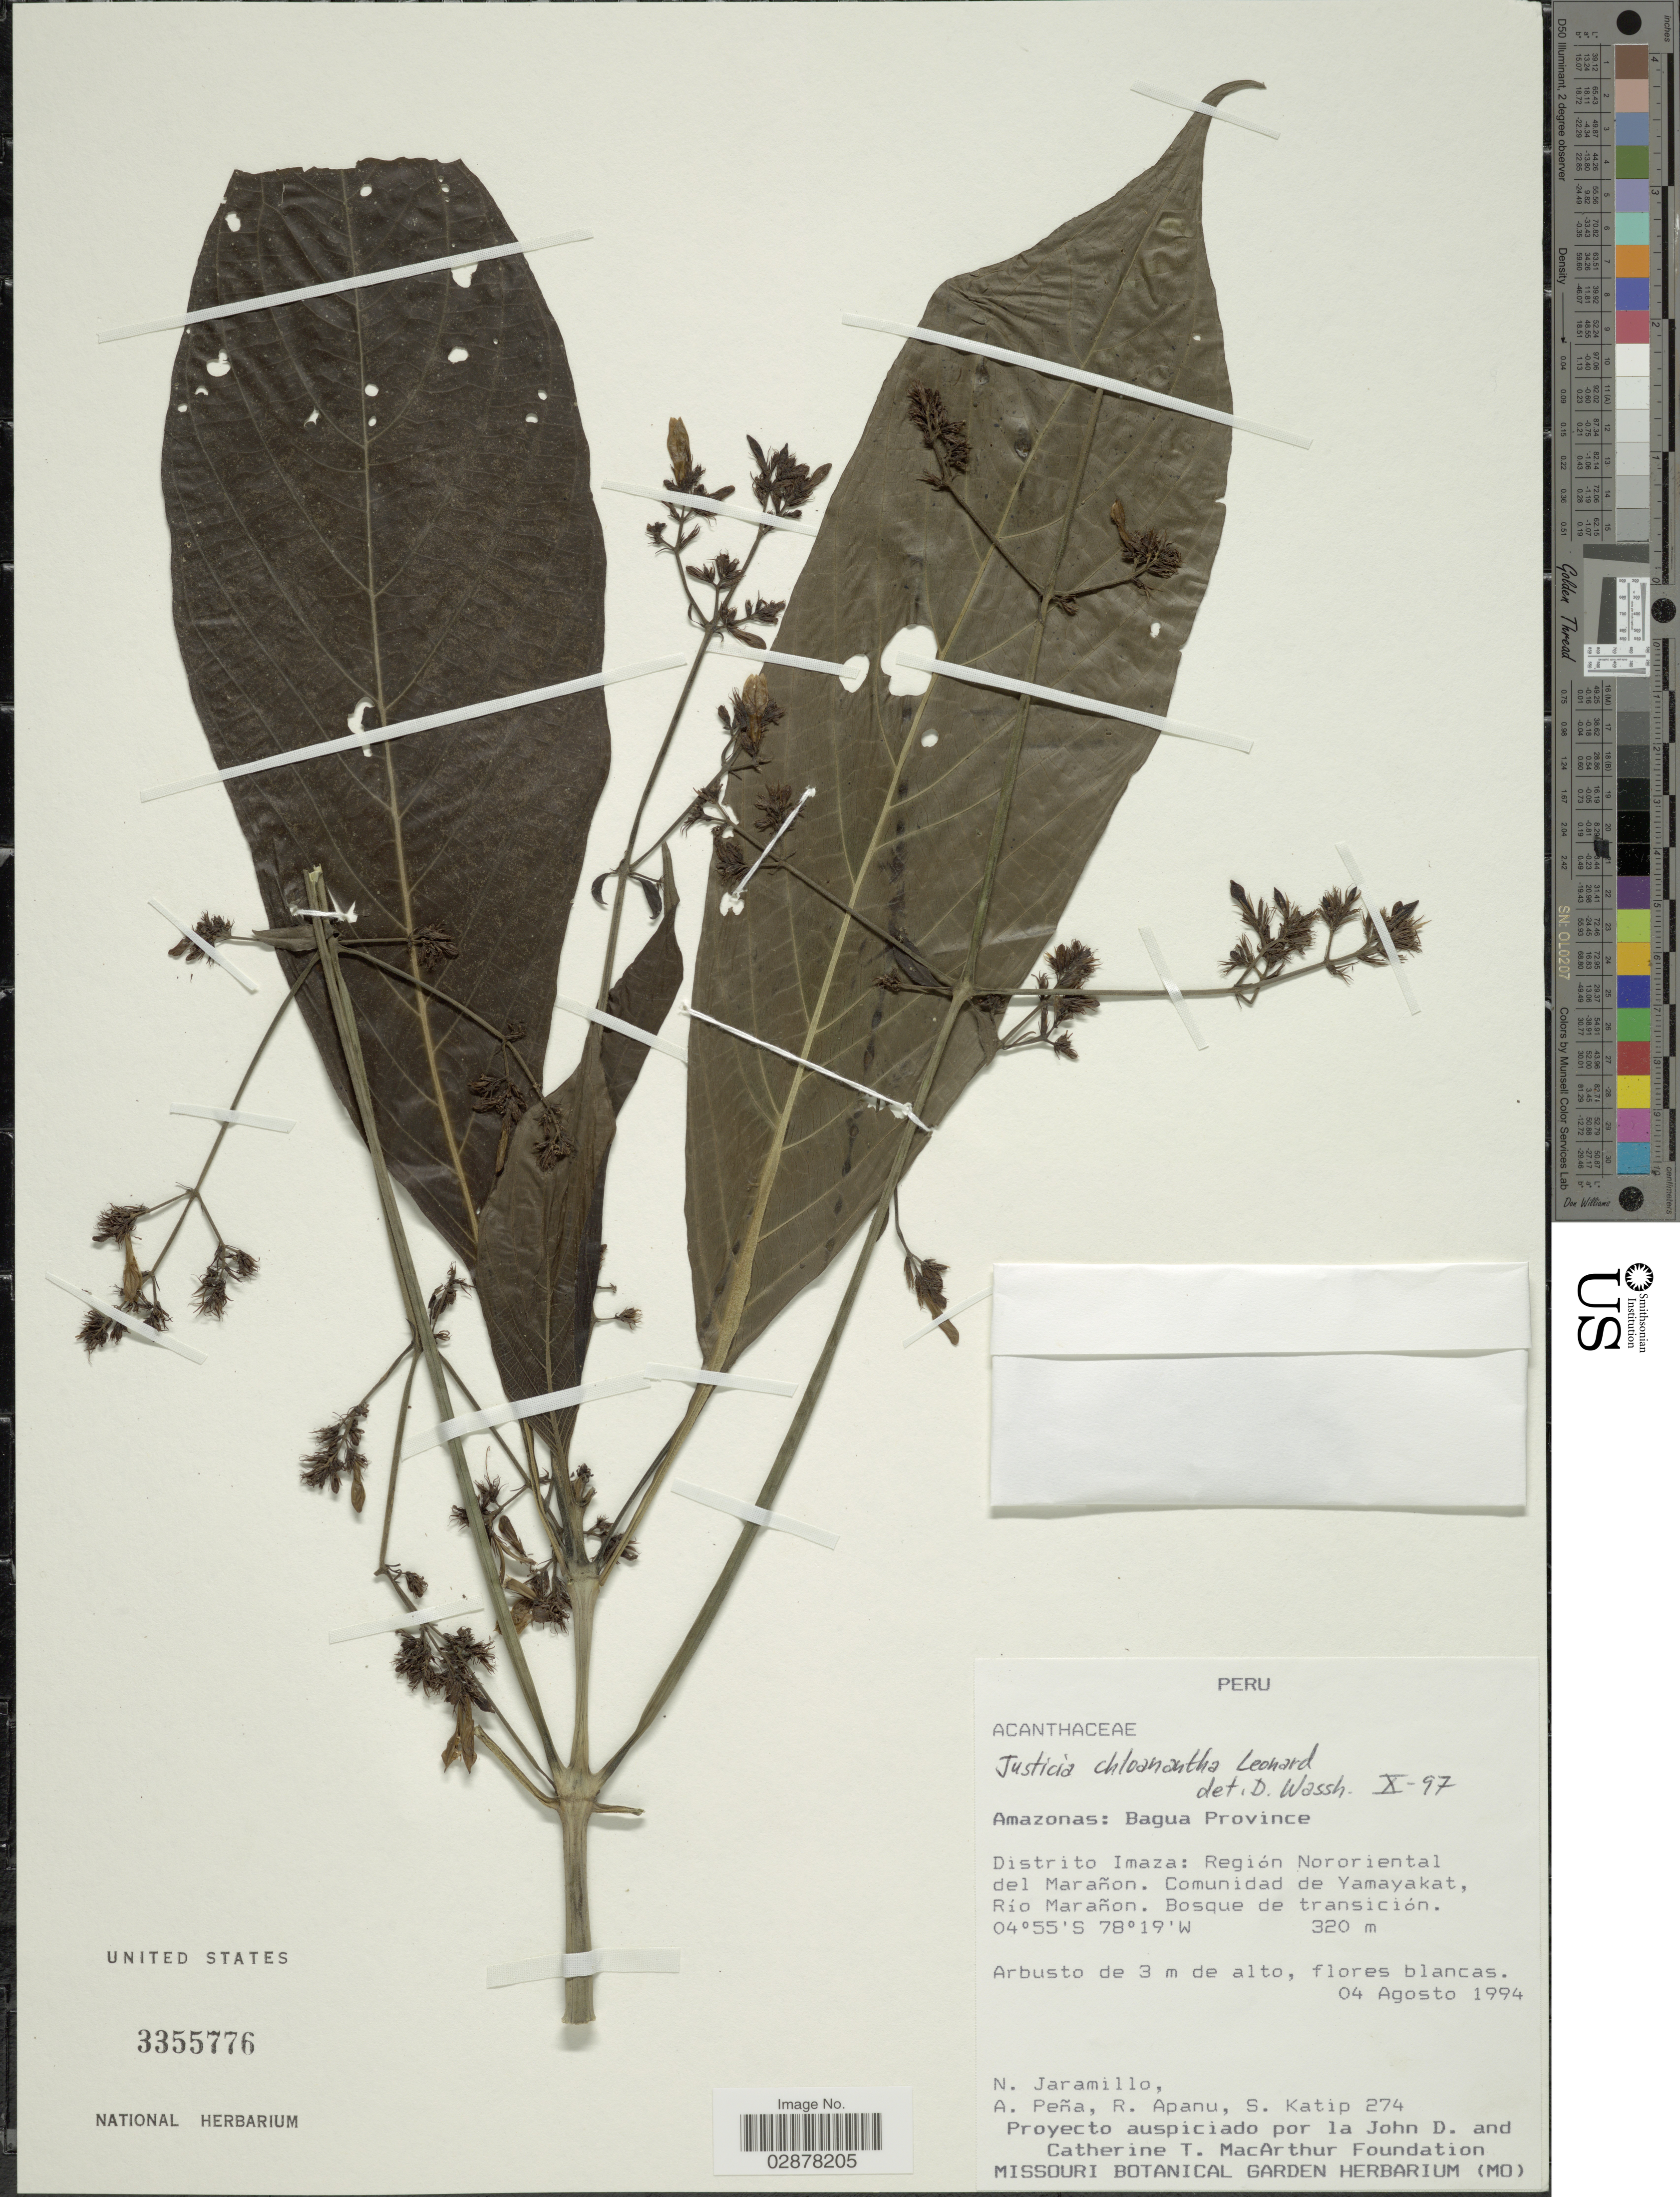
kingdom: Plantae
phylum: Tracheophyta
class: Magnoliopsida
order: Lamiales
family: Acanthaceae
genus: Justicia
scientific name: Justicia chloanantha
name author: Leonard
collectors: N. Jaramillo, A. Peña, R. Apanu & S. Katip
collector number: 274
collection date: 1994-08-04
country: Peru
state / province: Amazonas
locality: Bagua Province, Distrito Imaza, Región Nororiental del Marañon, Comunidad de Yamayakat, Río Marañon.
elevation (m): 320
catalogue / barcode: US 3355776